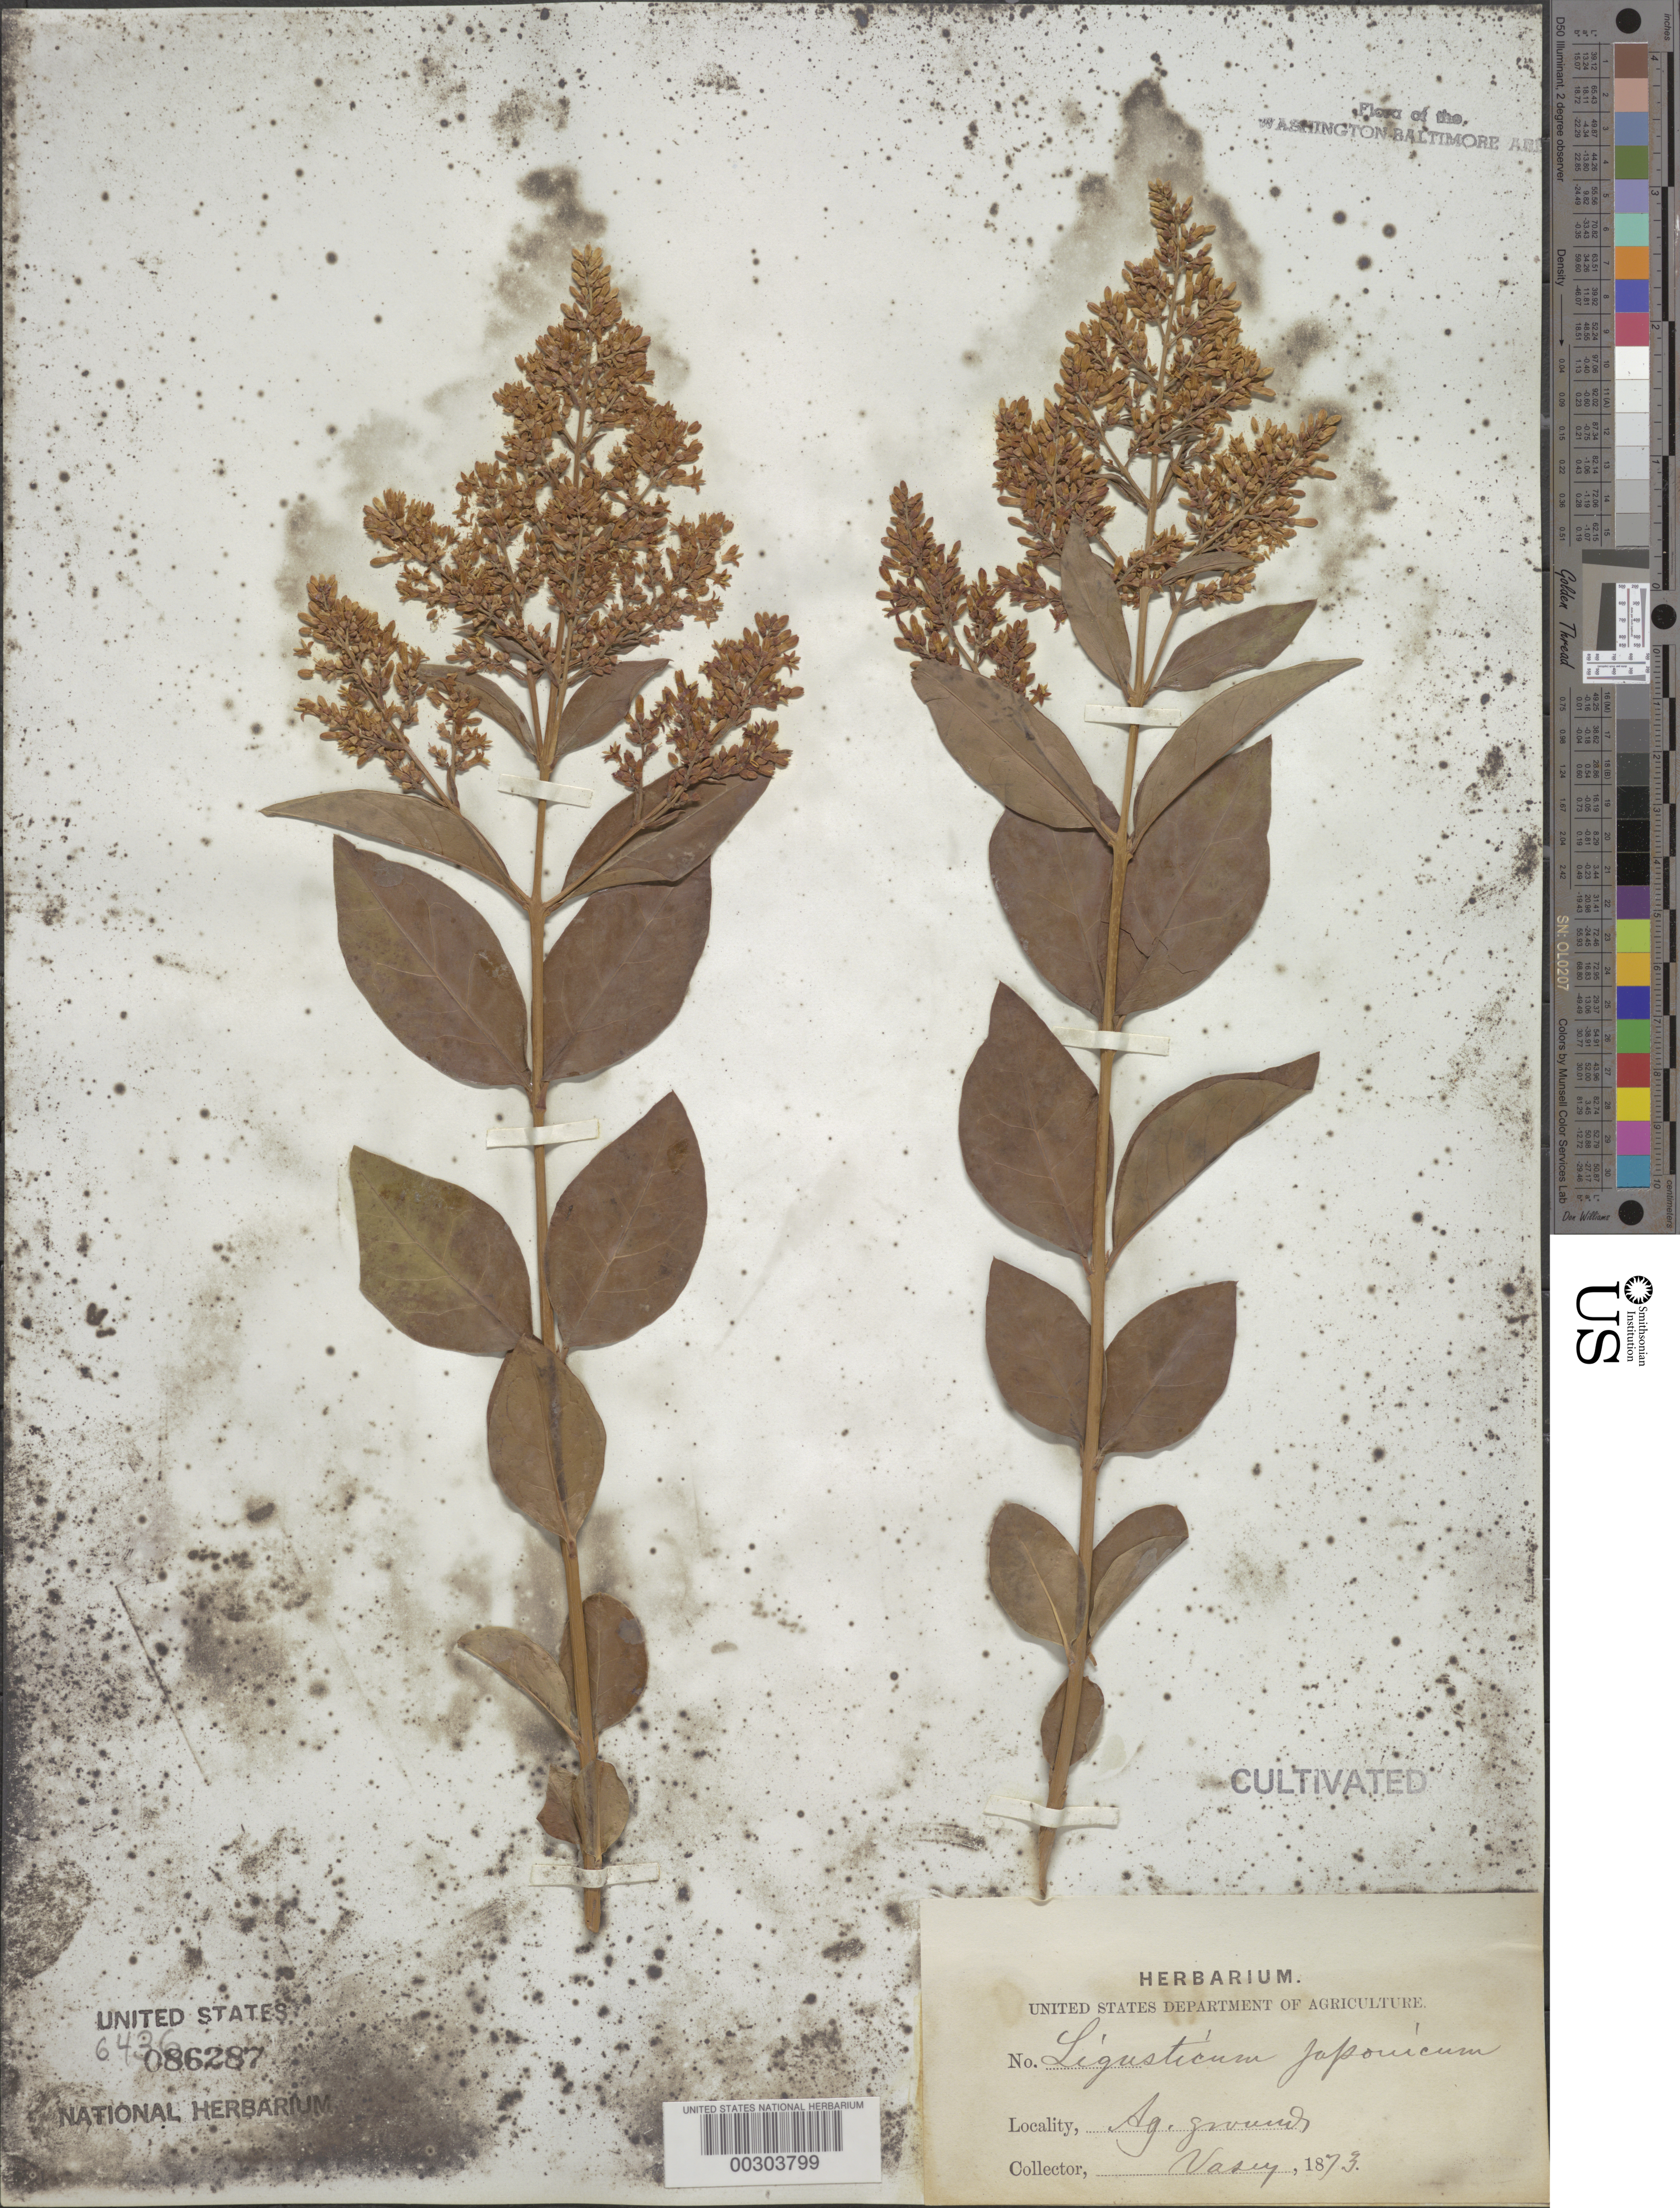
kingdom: Plantae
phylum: Tracheophyta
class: Magnoliopsida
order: Lamiales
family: Oleaceae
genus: Ligustrum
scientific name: Ligustrum japonicum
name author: Thunb.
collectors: G. R. Vasey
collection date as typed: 1873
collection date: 1873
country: United States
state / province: District of Columbia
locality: Department of Agriculture grounds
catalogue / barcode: US 86287